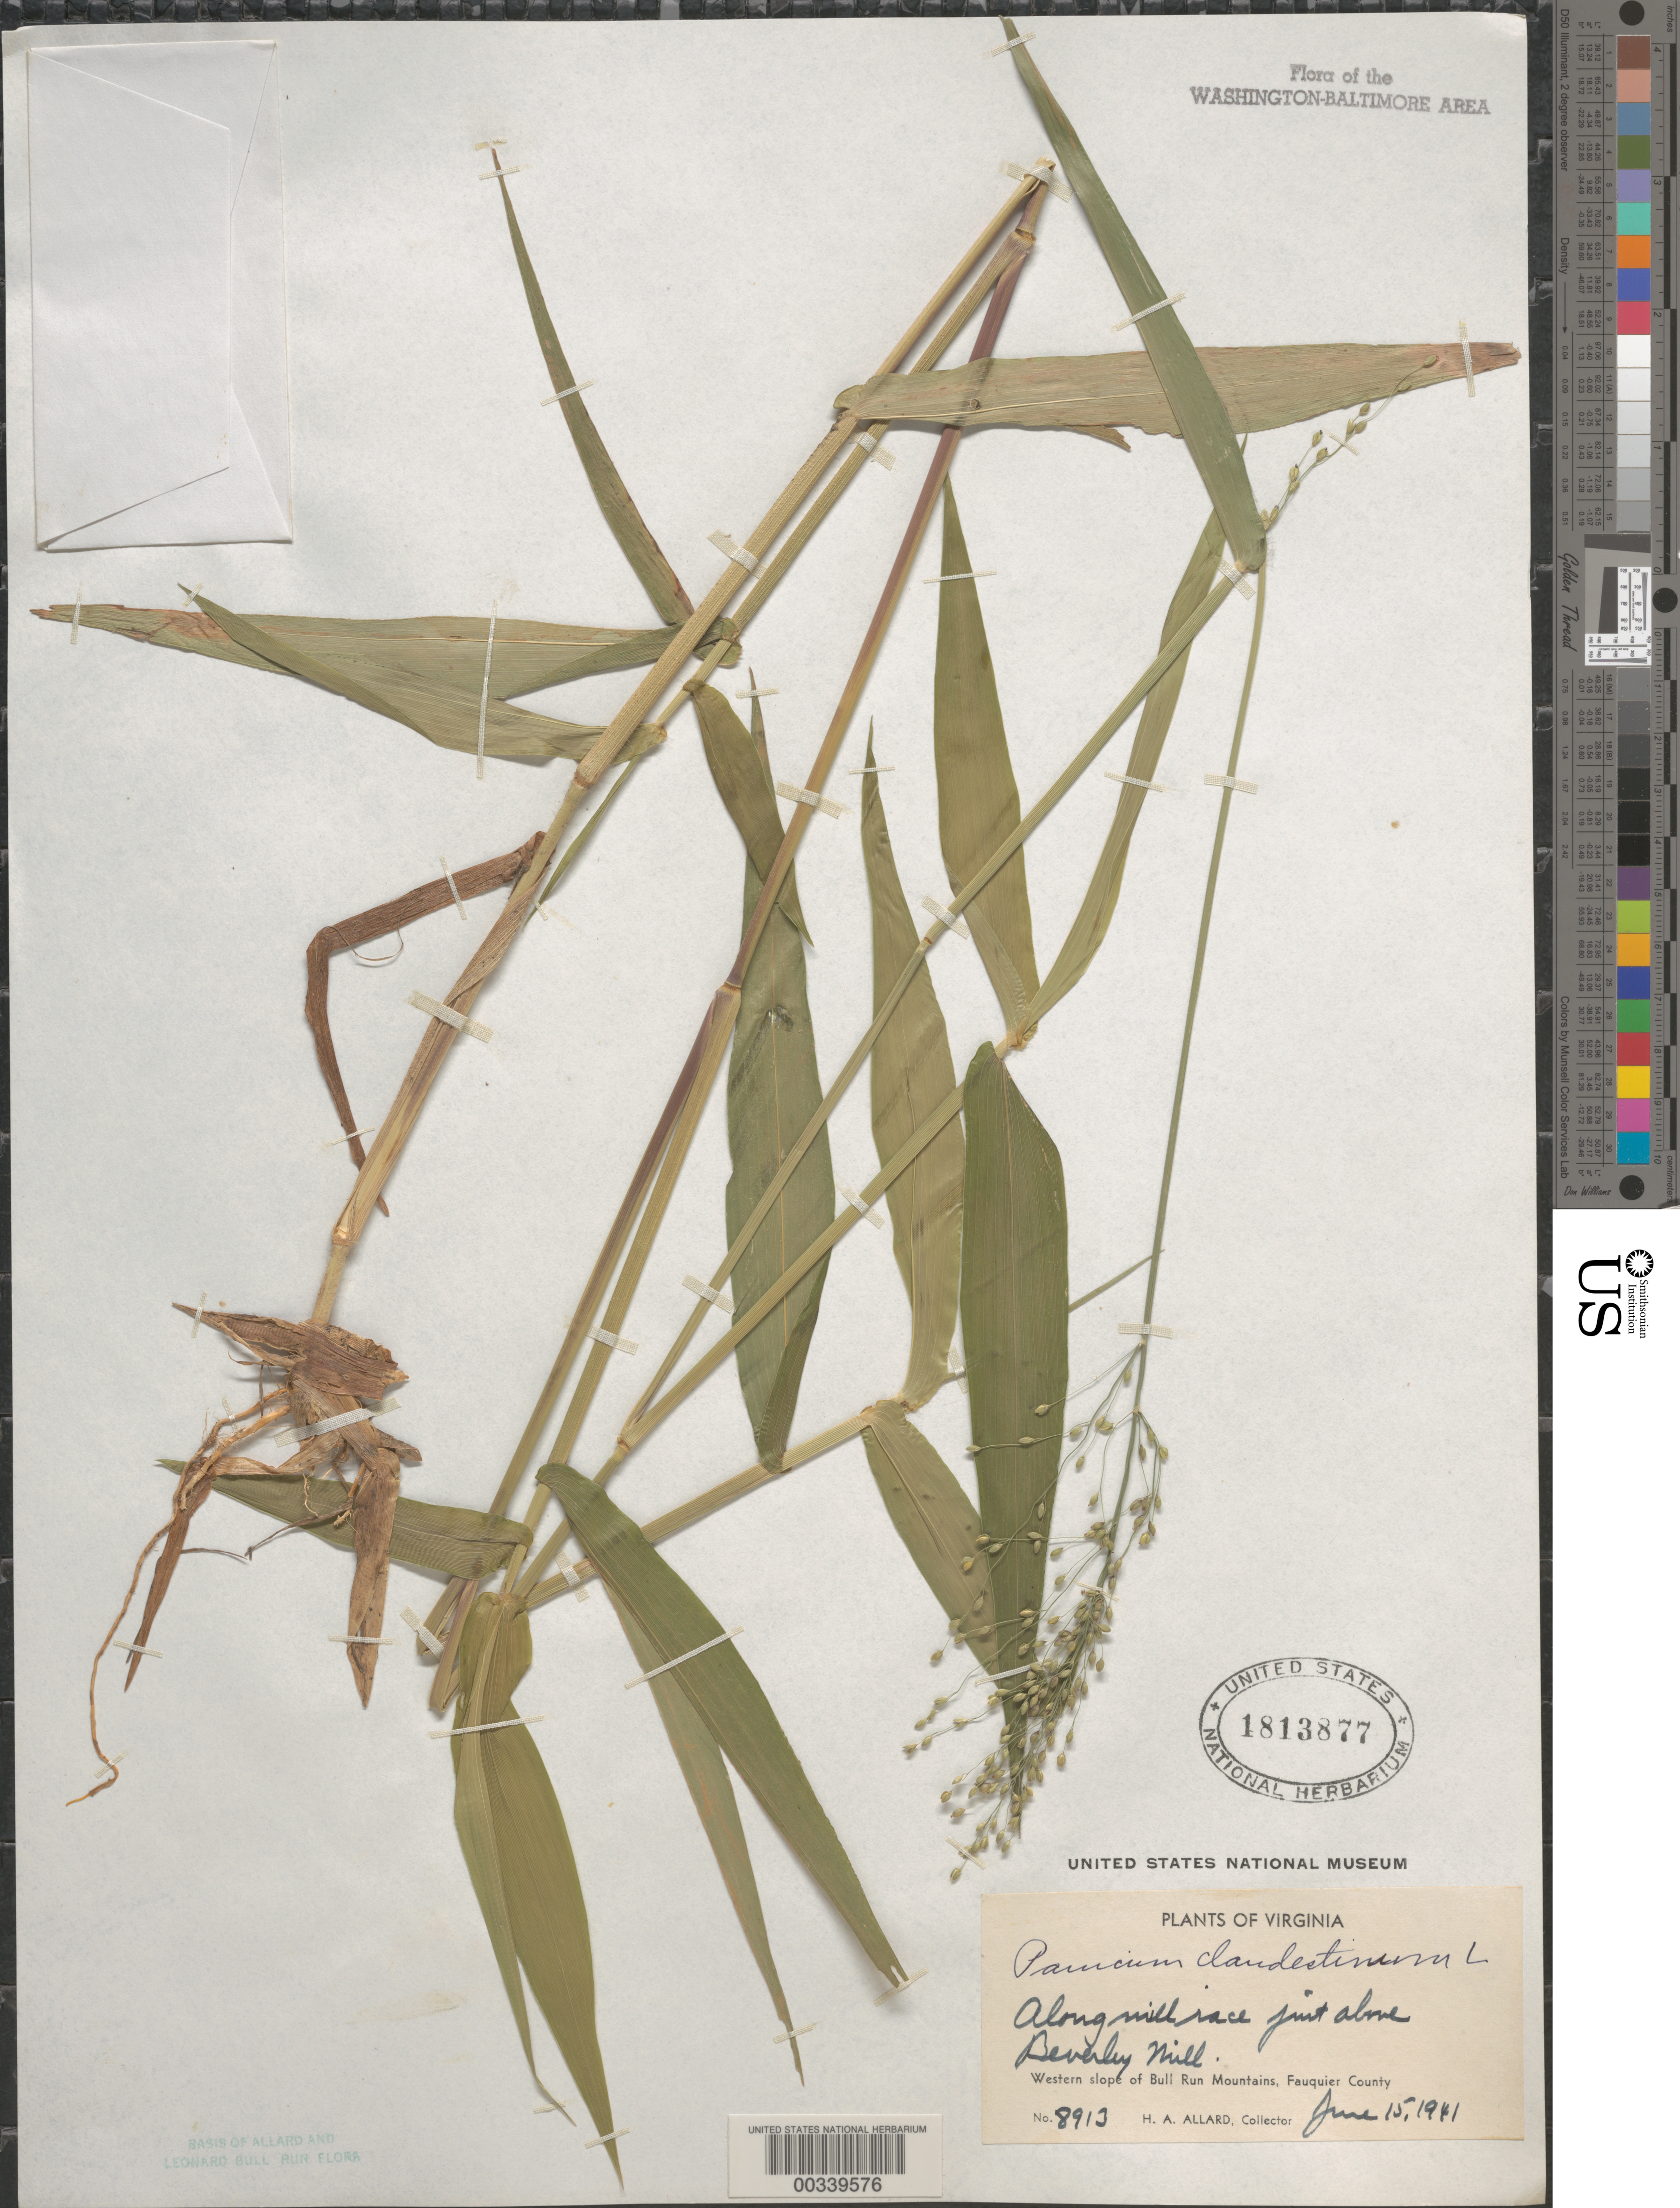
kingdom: Plantae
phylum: Tracheophyta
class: Liliopsida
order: Poales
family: Poaceae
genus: Dichanthelium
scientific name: Dichanthelium clandestinum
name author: (L.) Gould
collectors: H. A. Allard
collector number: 8913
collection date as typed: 15 Jun 1941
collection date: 1941-06-15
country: United States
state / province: Virginia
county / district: Fauquier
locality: Beverley Mill Bull Run Mts.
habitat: Along mill race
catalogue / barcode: US 1813877